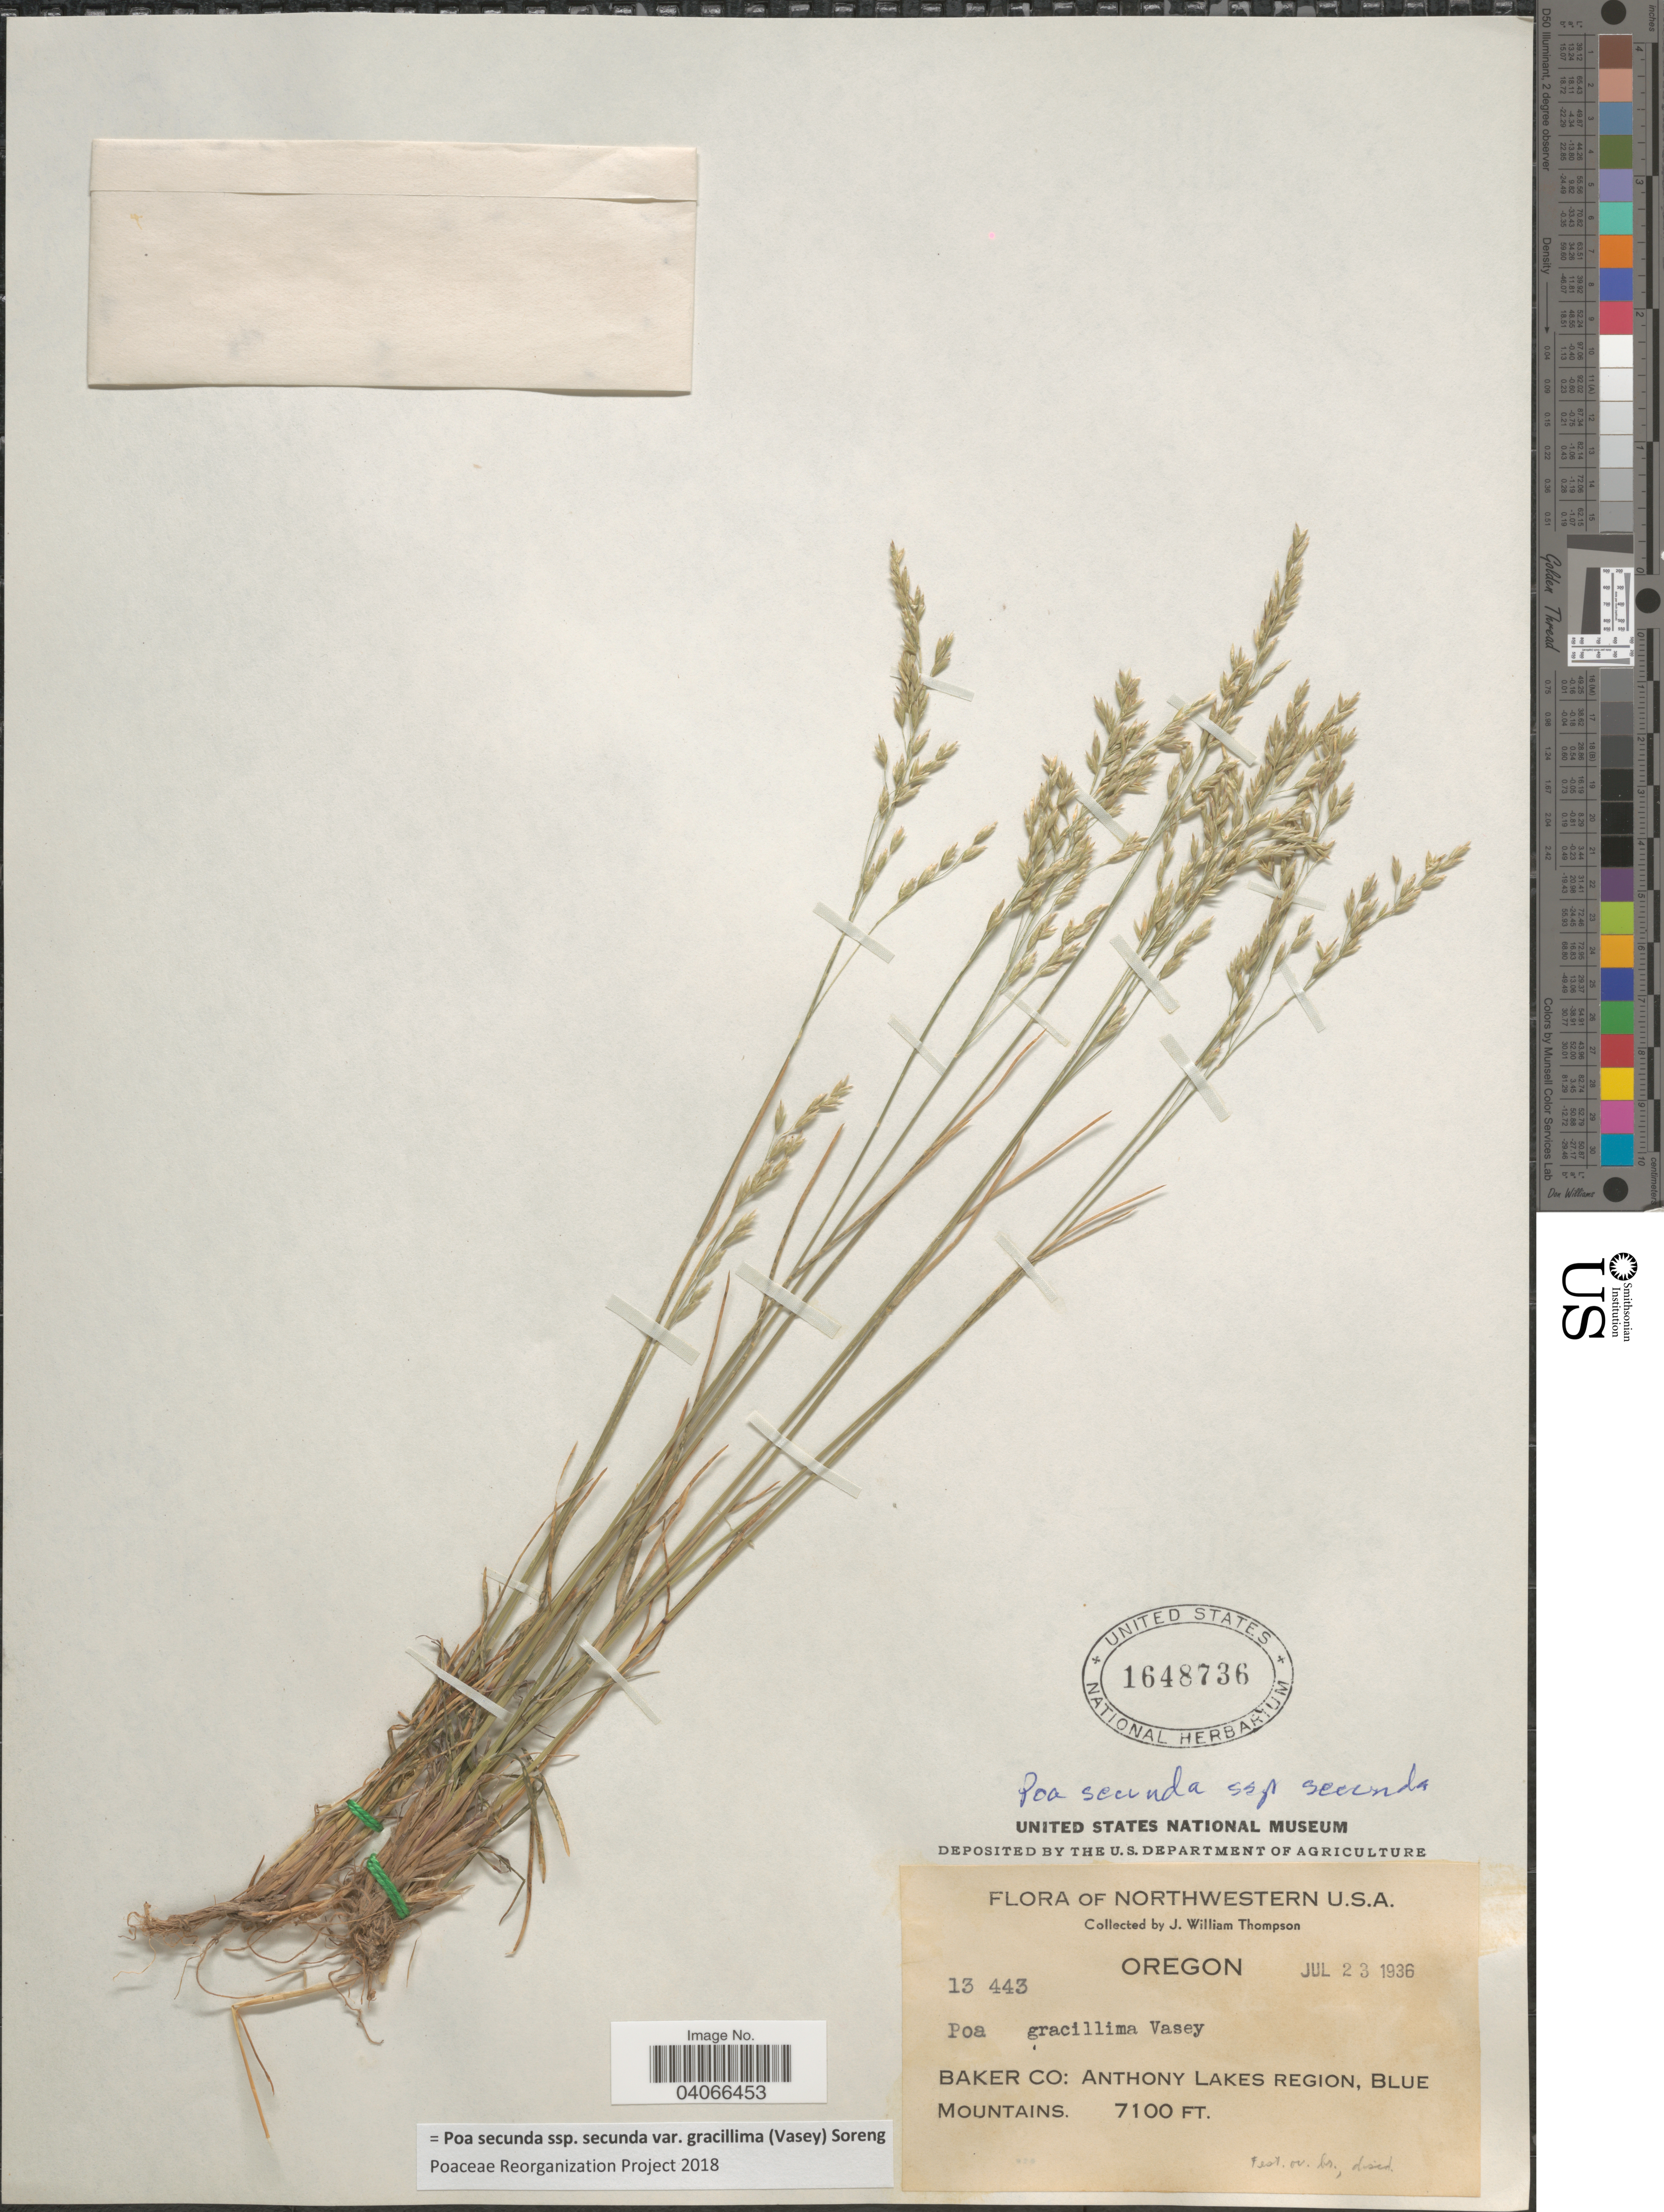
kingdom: Plantae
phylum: Tracheophyta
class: Liliopsida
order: Poales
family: Poaceae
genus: Poa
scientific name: Poa secunda subsp. secunda var. gracillima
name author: (Vasey) Soreng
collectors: J. W. Thompson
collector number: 13443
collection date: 1936-07-23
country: United States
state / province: Oregon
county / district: Baker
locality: Northwestern U.S.A. Baker Co: Anthony Lakes Region, Blue Mountains.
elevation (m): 2164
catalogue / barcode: US 1648736